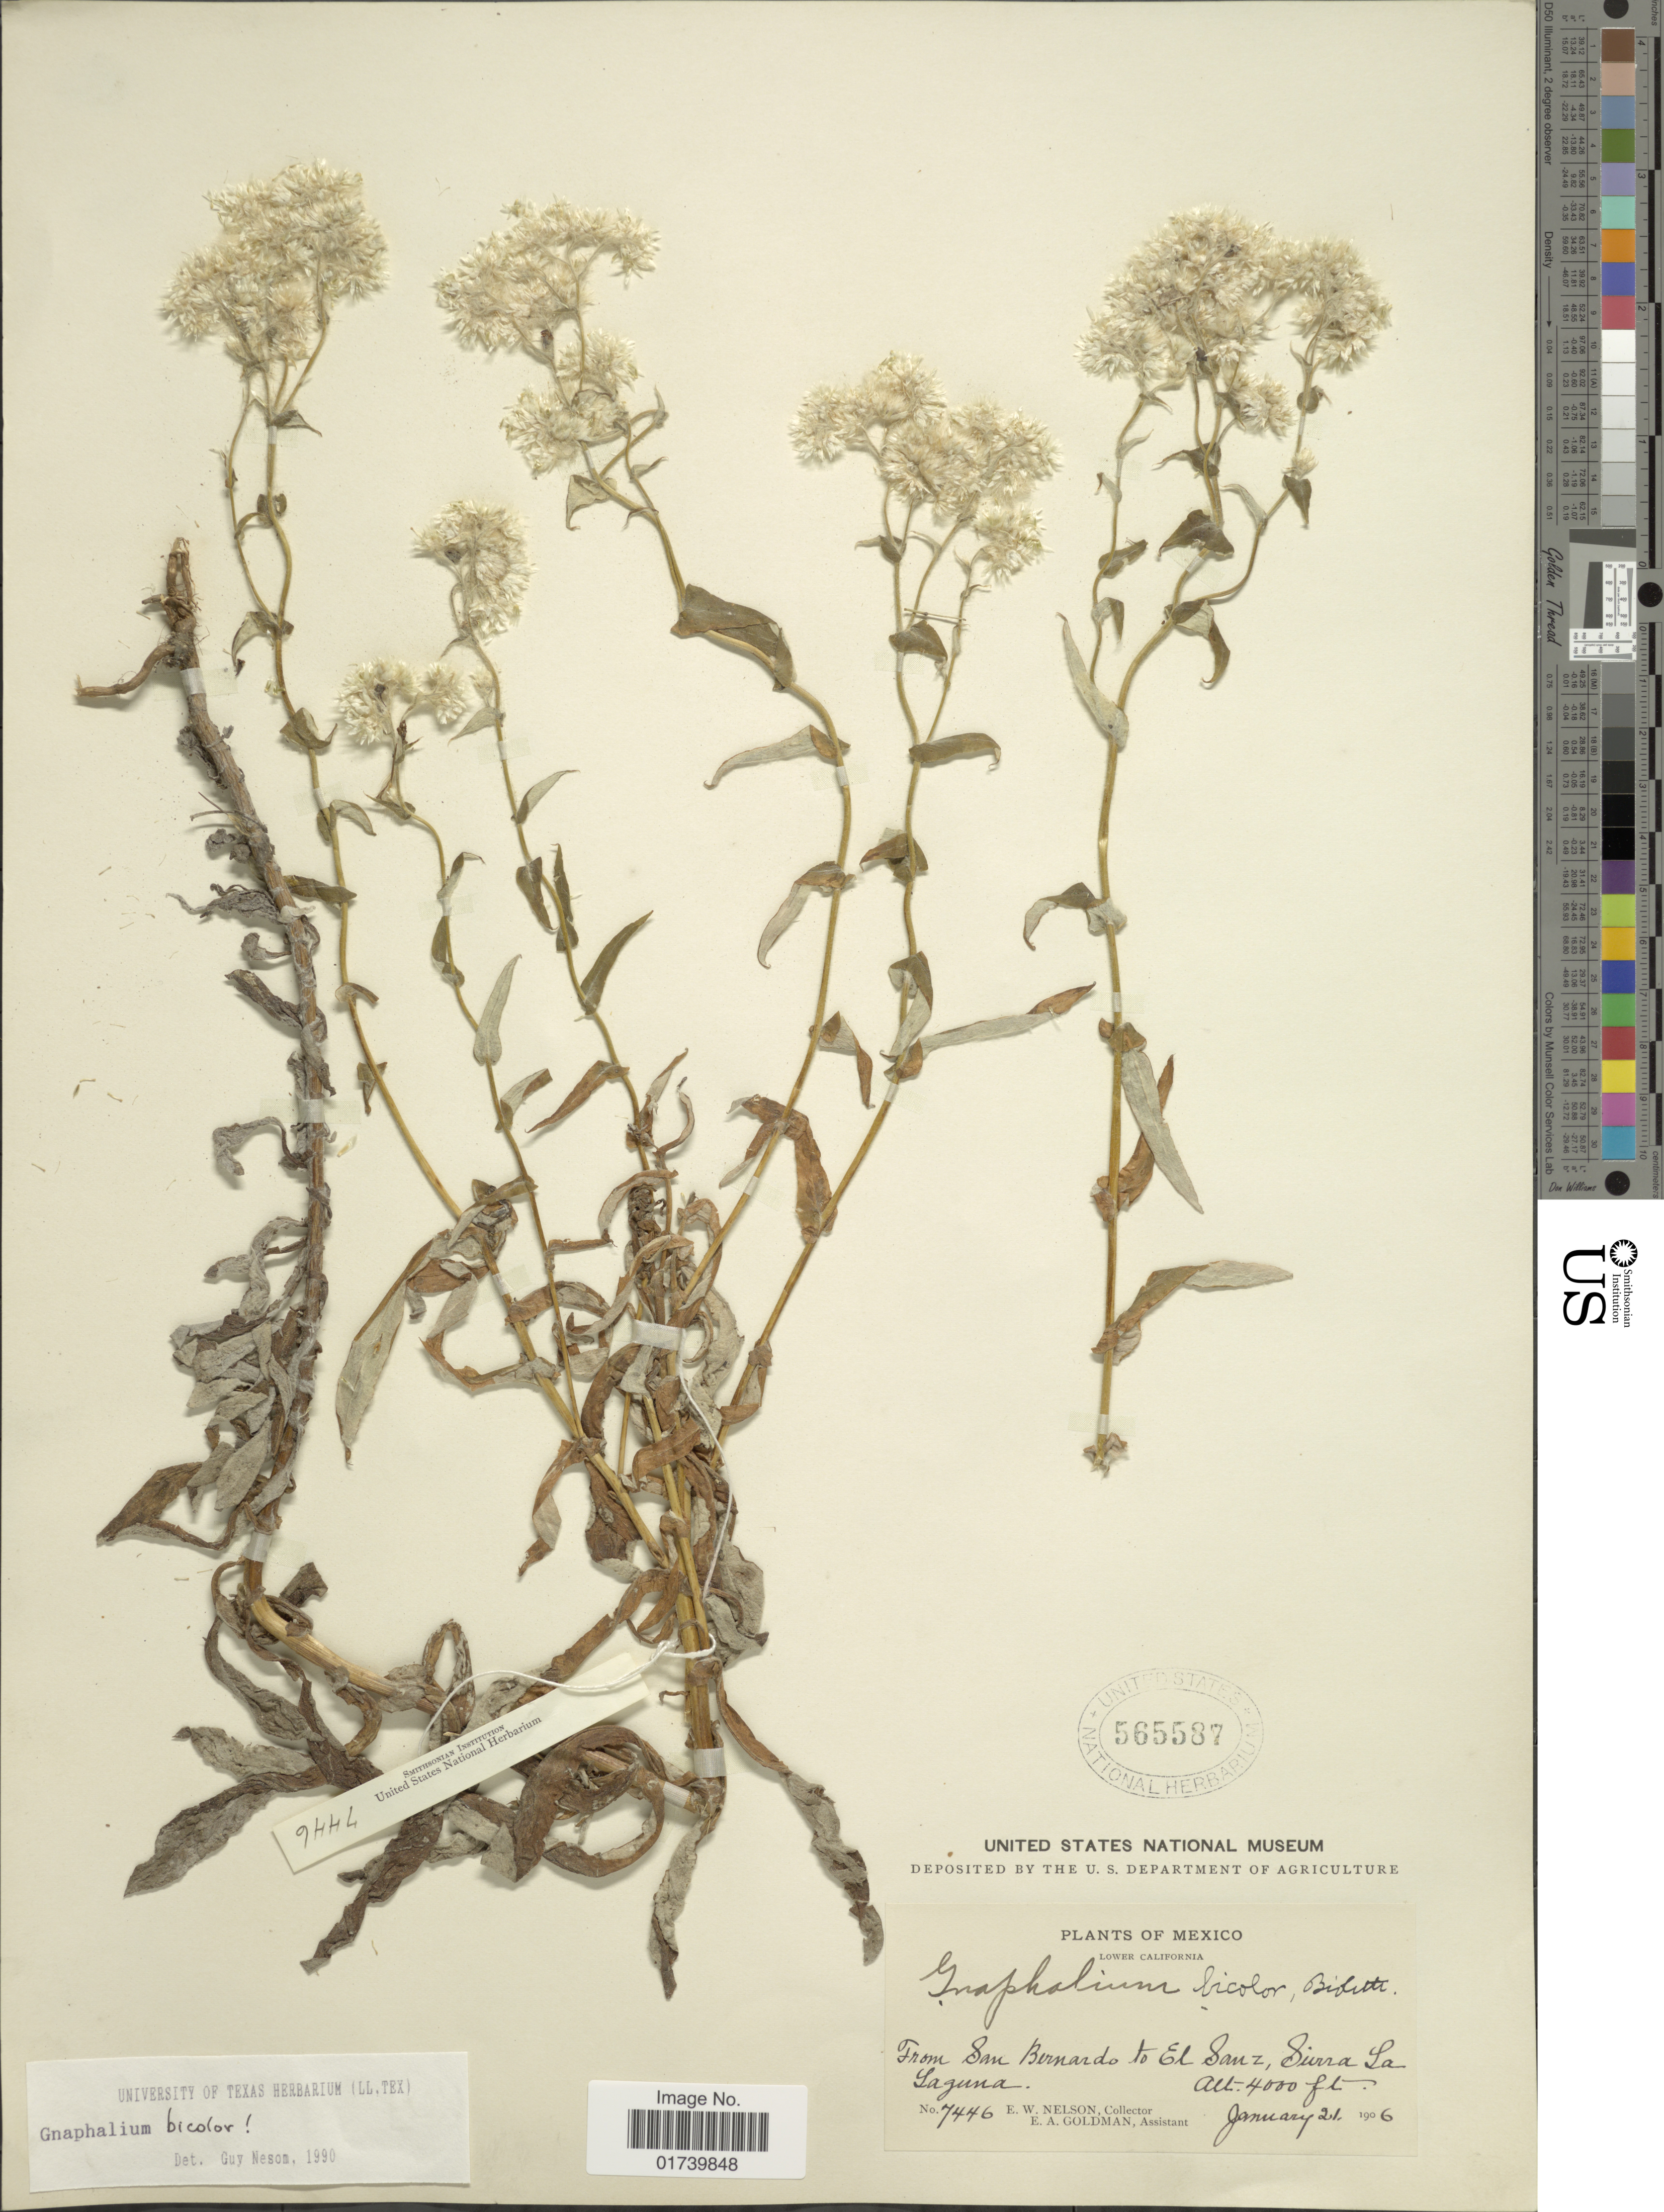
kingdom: Plantae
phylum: Tracheophyta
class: Magnoliopsida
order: Asterales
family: Asteraceae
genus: Pseudognaphalium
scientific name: Pseudognaphalium biolettii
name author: Anderb.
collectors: E. W. Nelson & E. A. Goldman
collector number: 7446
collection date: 1906-01-21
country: Mexico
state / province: Baja California Sur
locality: Lower California. From San Bernardo to El Sanz Sierra La Laguna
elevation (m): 1219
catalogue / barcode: US 565587